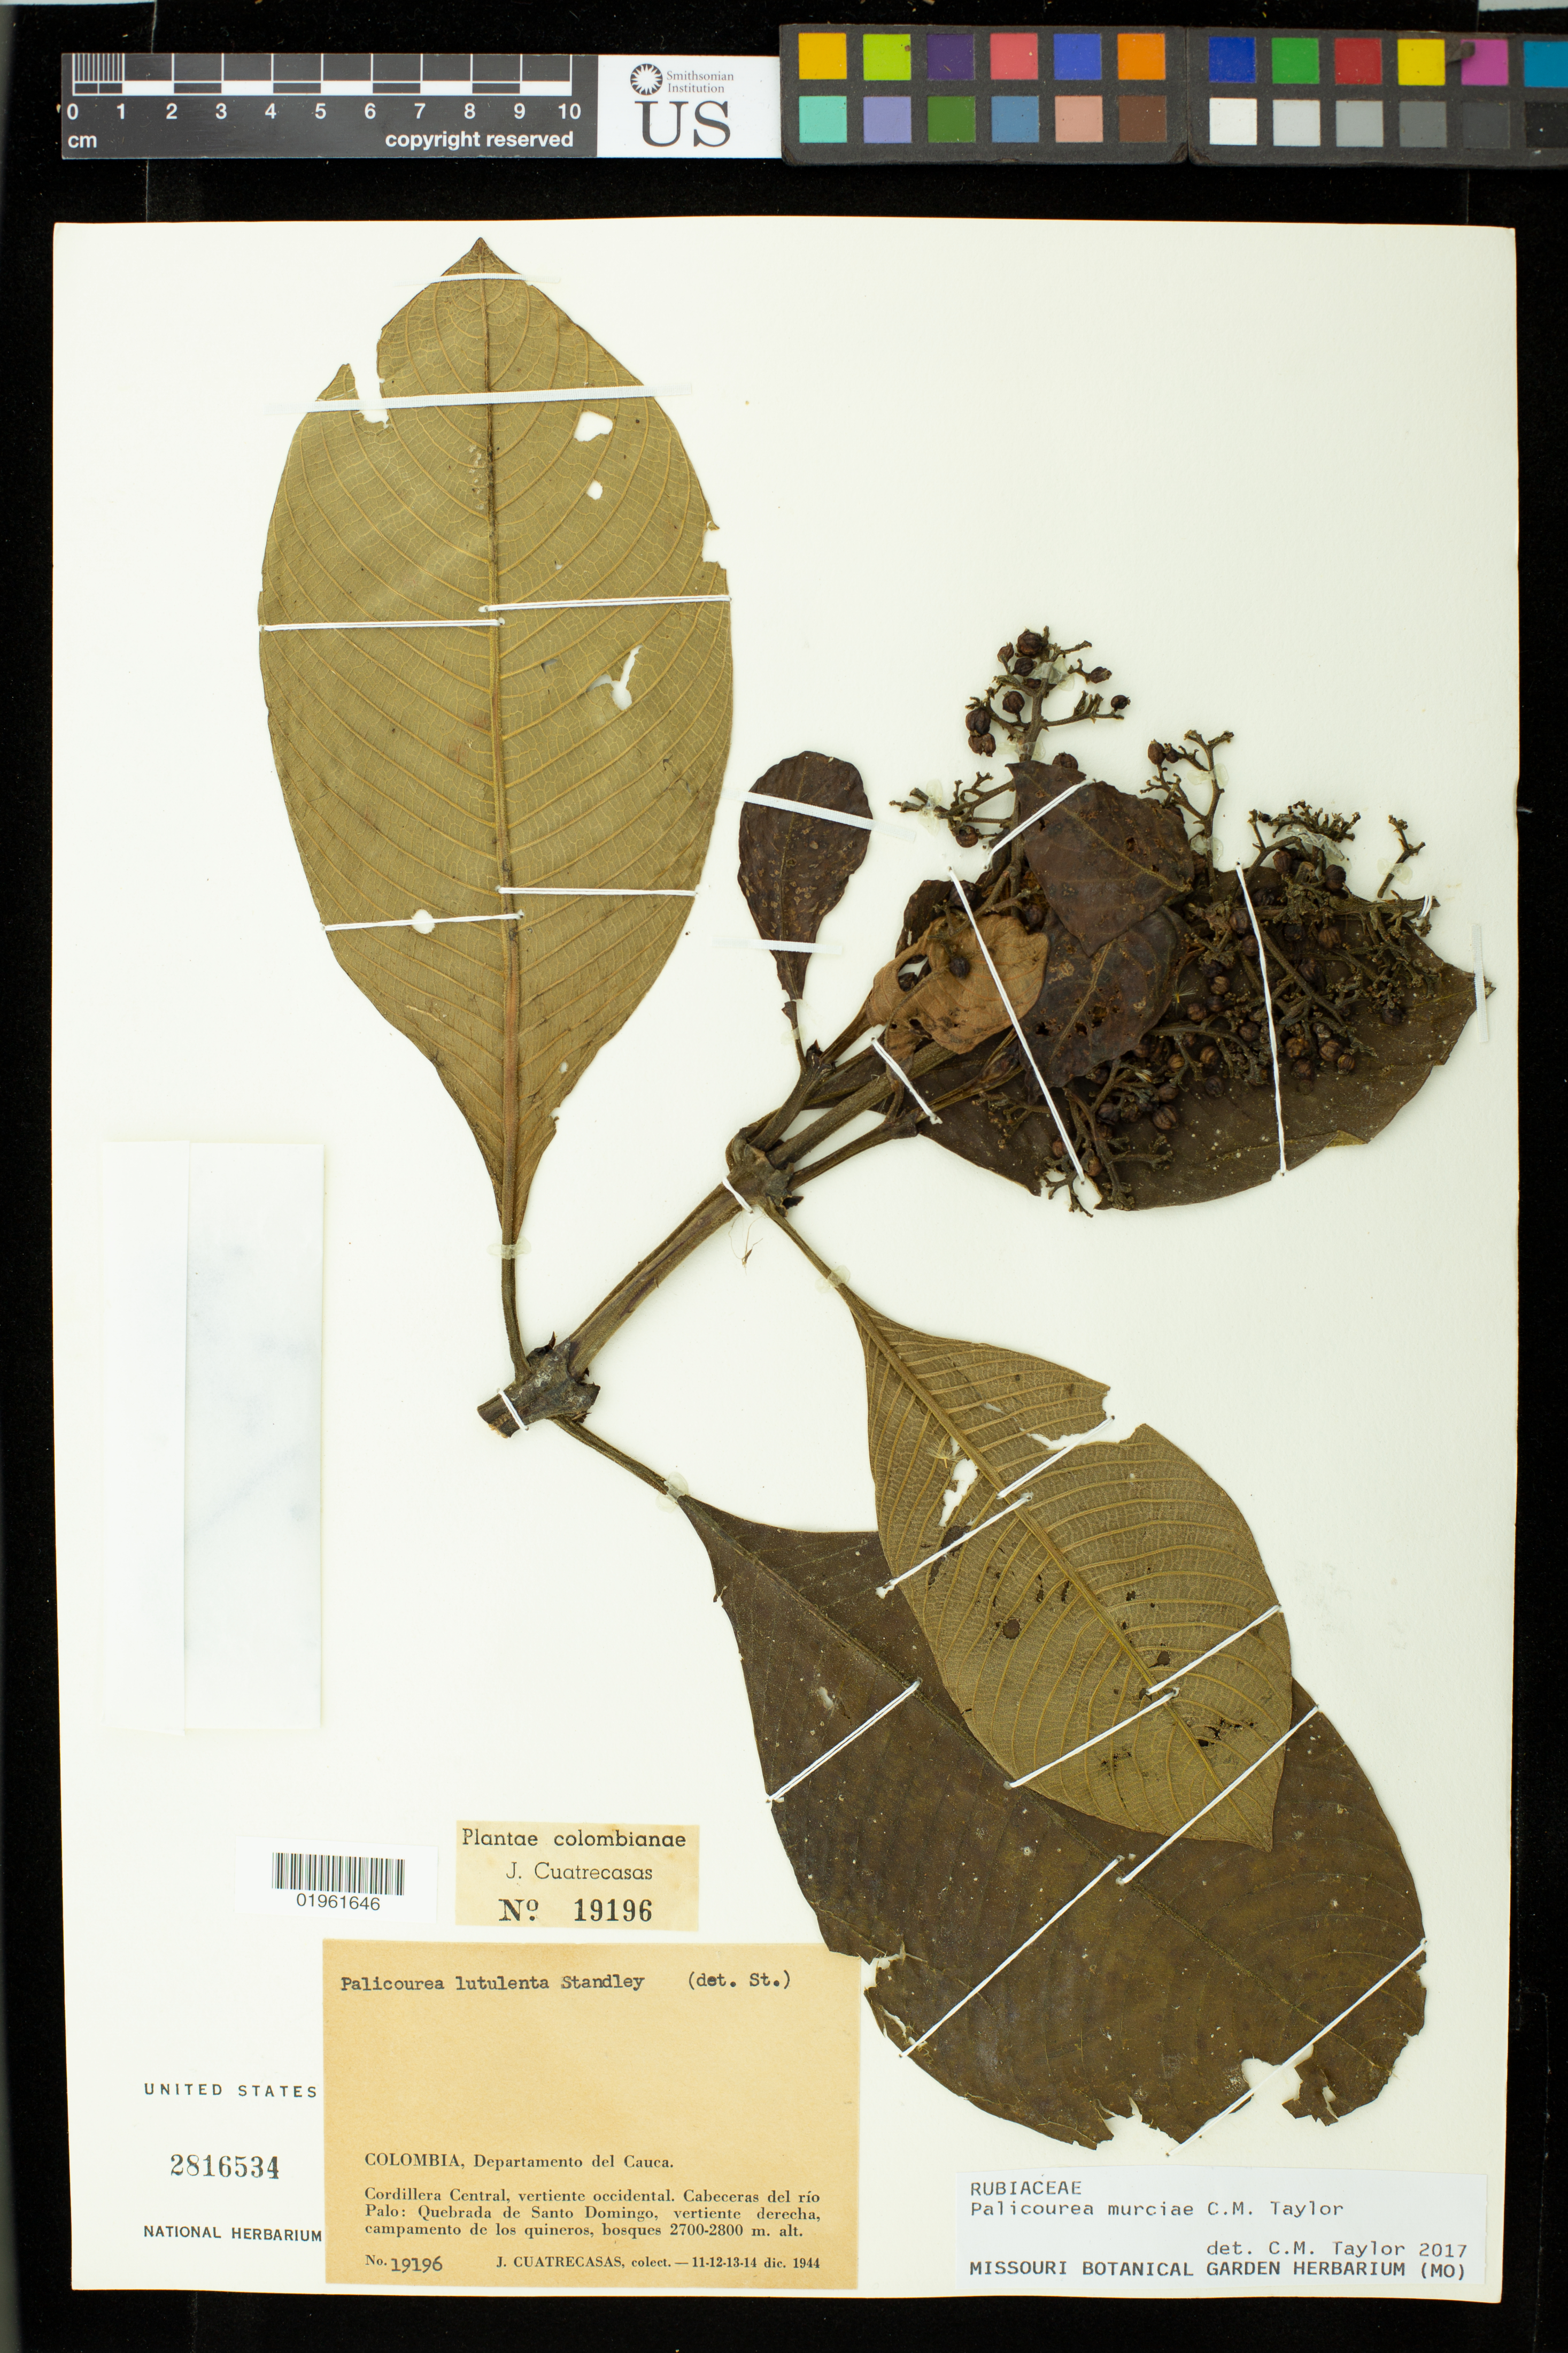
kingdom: Plantae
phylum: Tracheophyta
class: Magnoliopsida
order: Gentianales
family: Rubiaceae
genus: Palicourea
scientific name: Palicourea murciae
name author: C.M. Taylor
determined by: Taylor, Charlotte M.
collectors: J. Cuatrecasas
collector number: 19196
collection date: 1944-12-11/1944-12-14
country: Colombia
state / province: Cauca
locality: Cordillera Central, Cabeceras del rio Palo, Quebrada de Santo Domingo.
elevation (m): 2700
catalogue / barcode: US 2816534